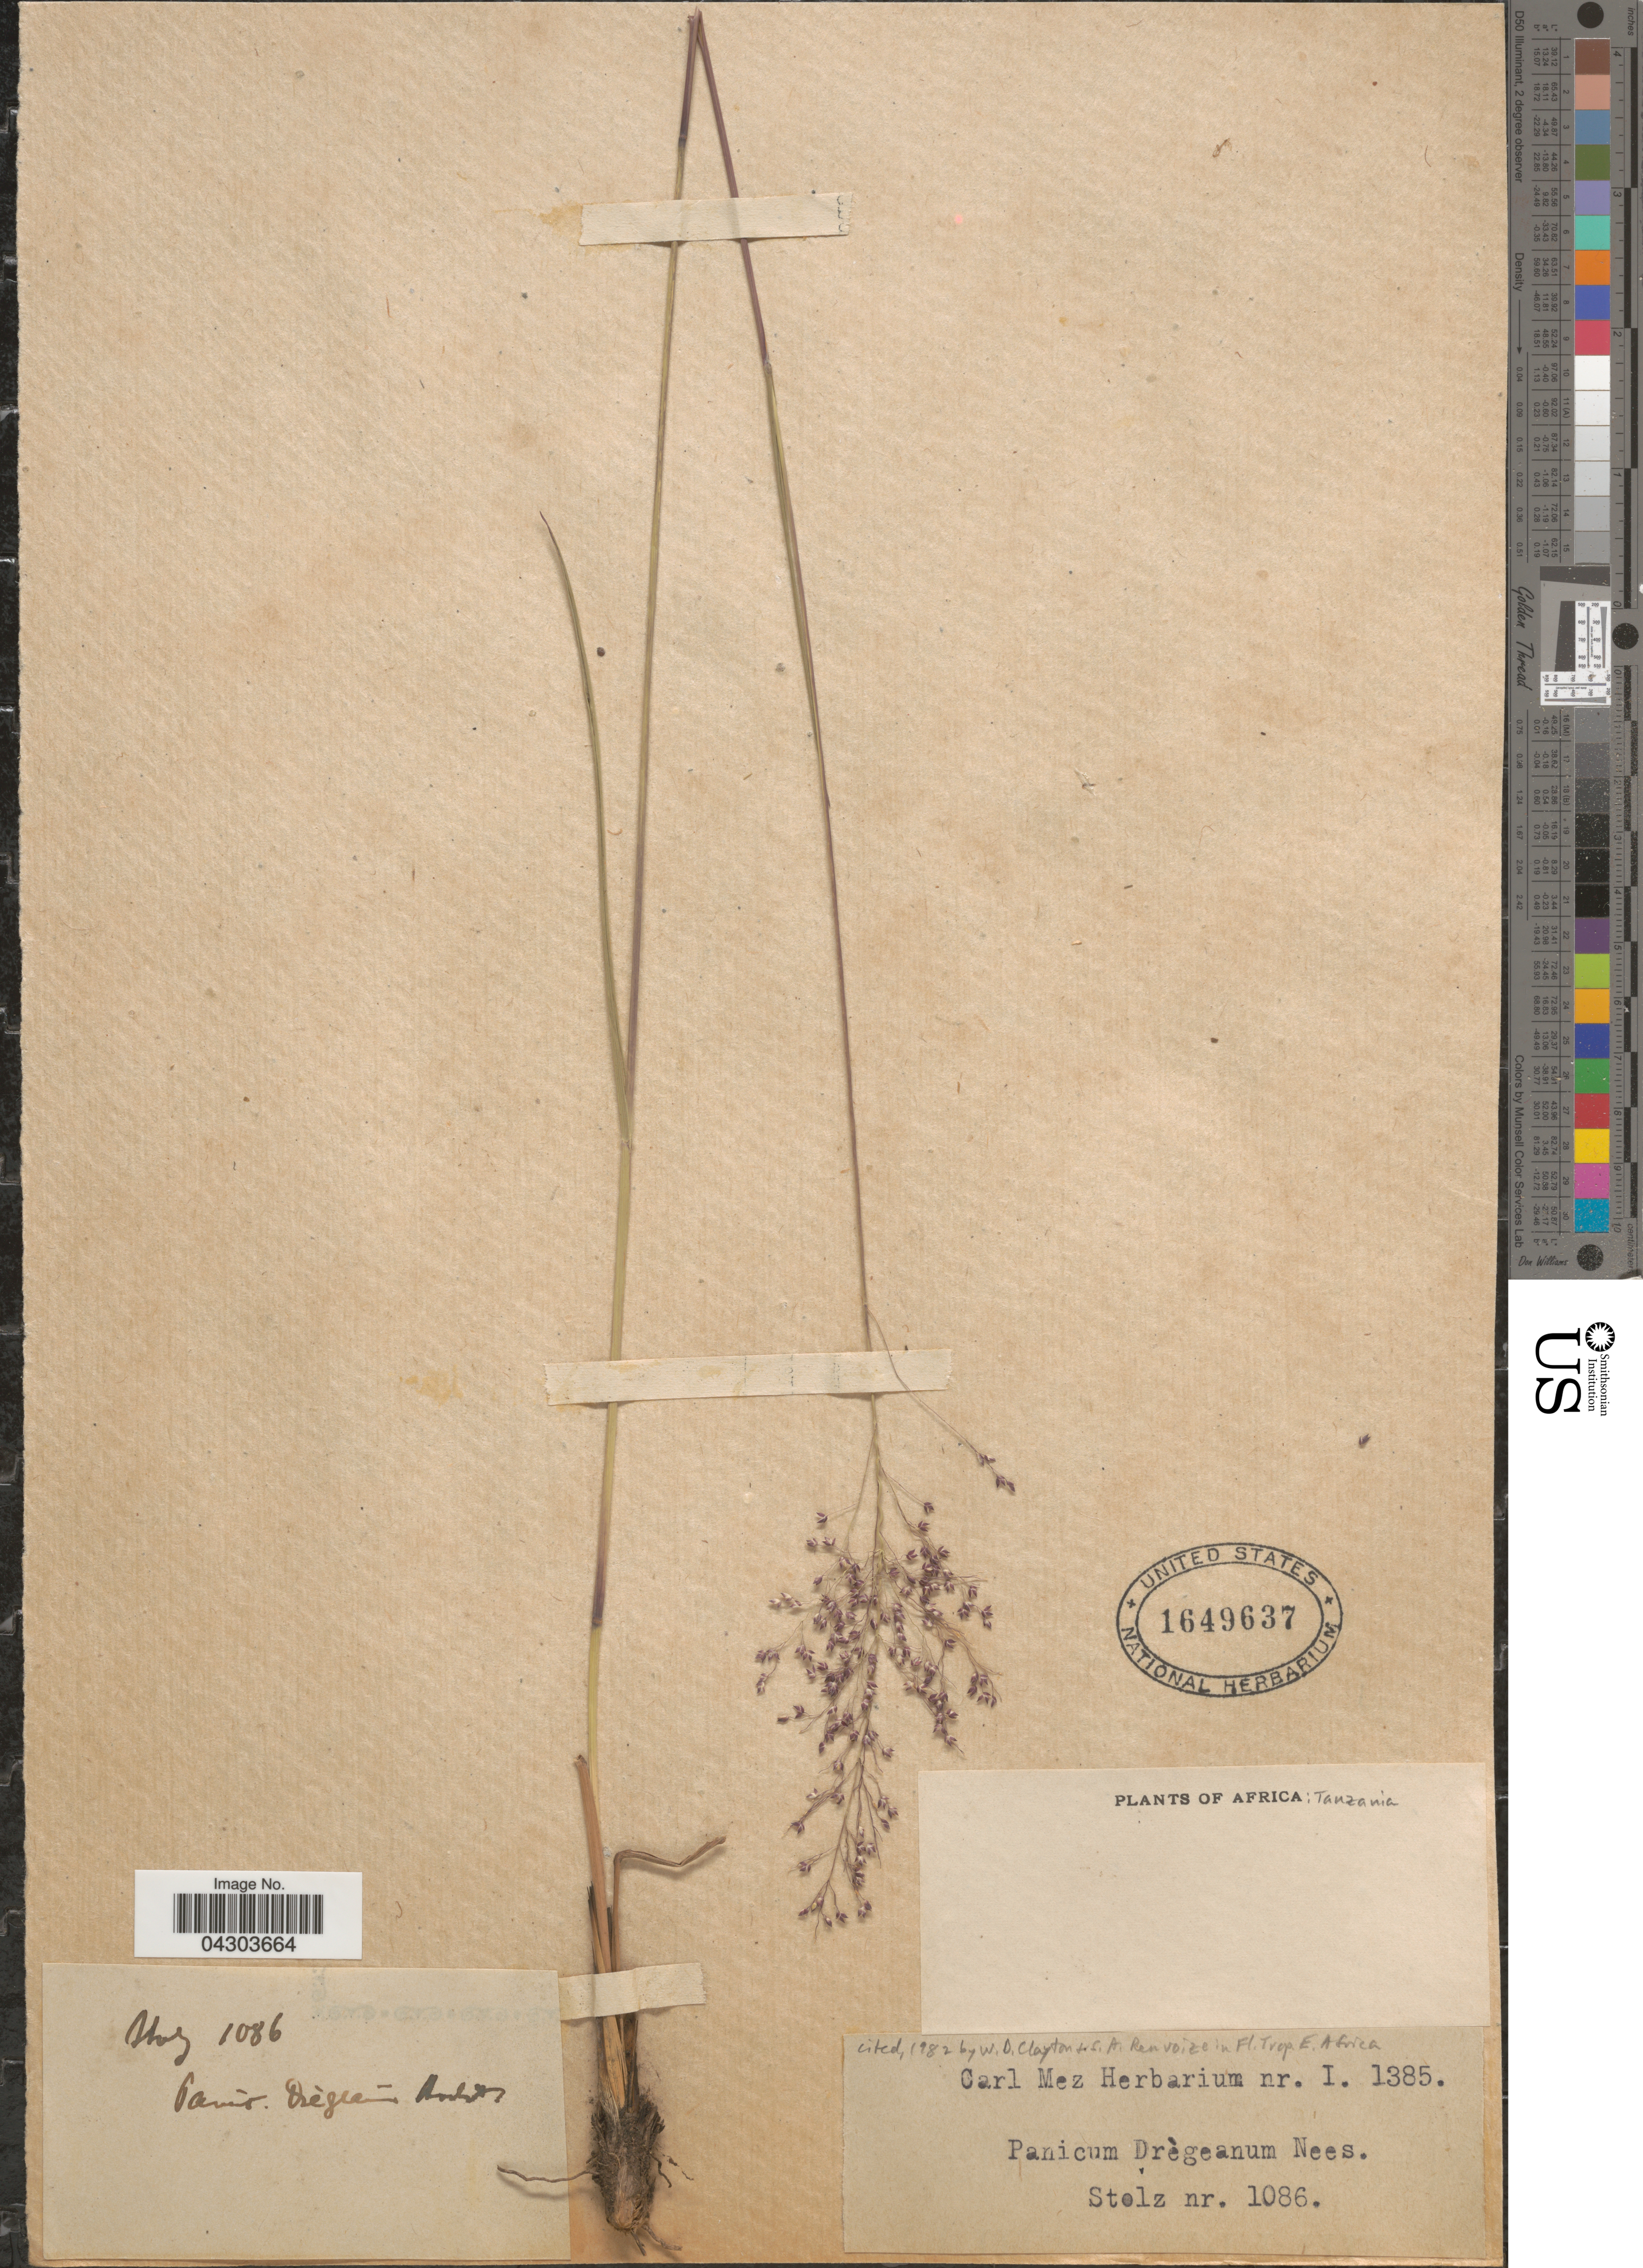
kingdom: Plantae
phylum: Tracheophyta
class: Liliopsida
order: Poales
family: Poaceae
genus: Panicum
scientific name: Panicum dregeanum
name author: Nees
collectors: Stolz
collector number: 1086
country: Tanzania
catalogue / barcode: US 1649637